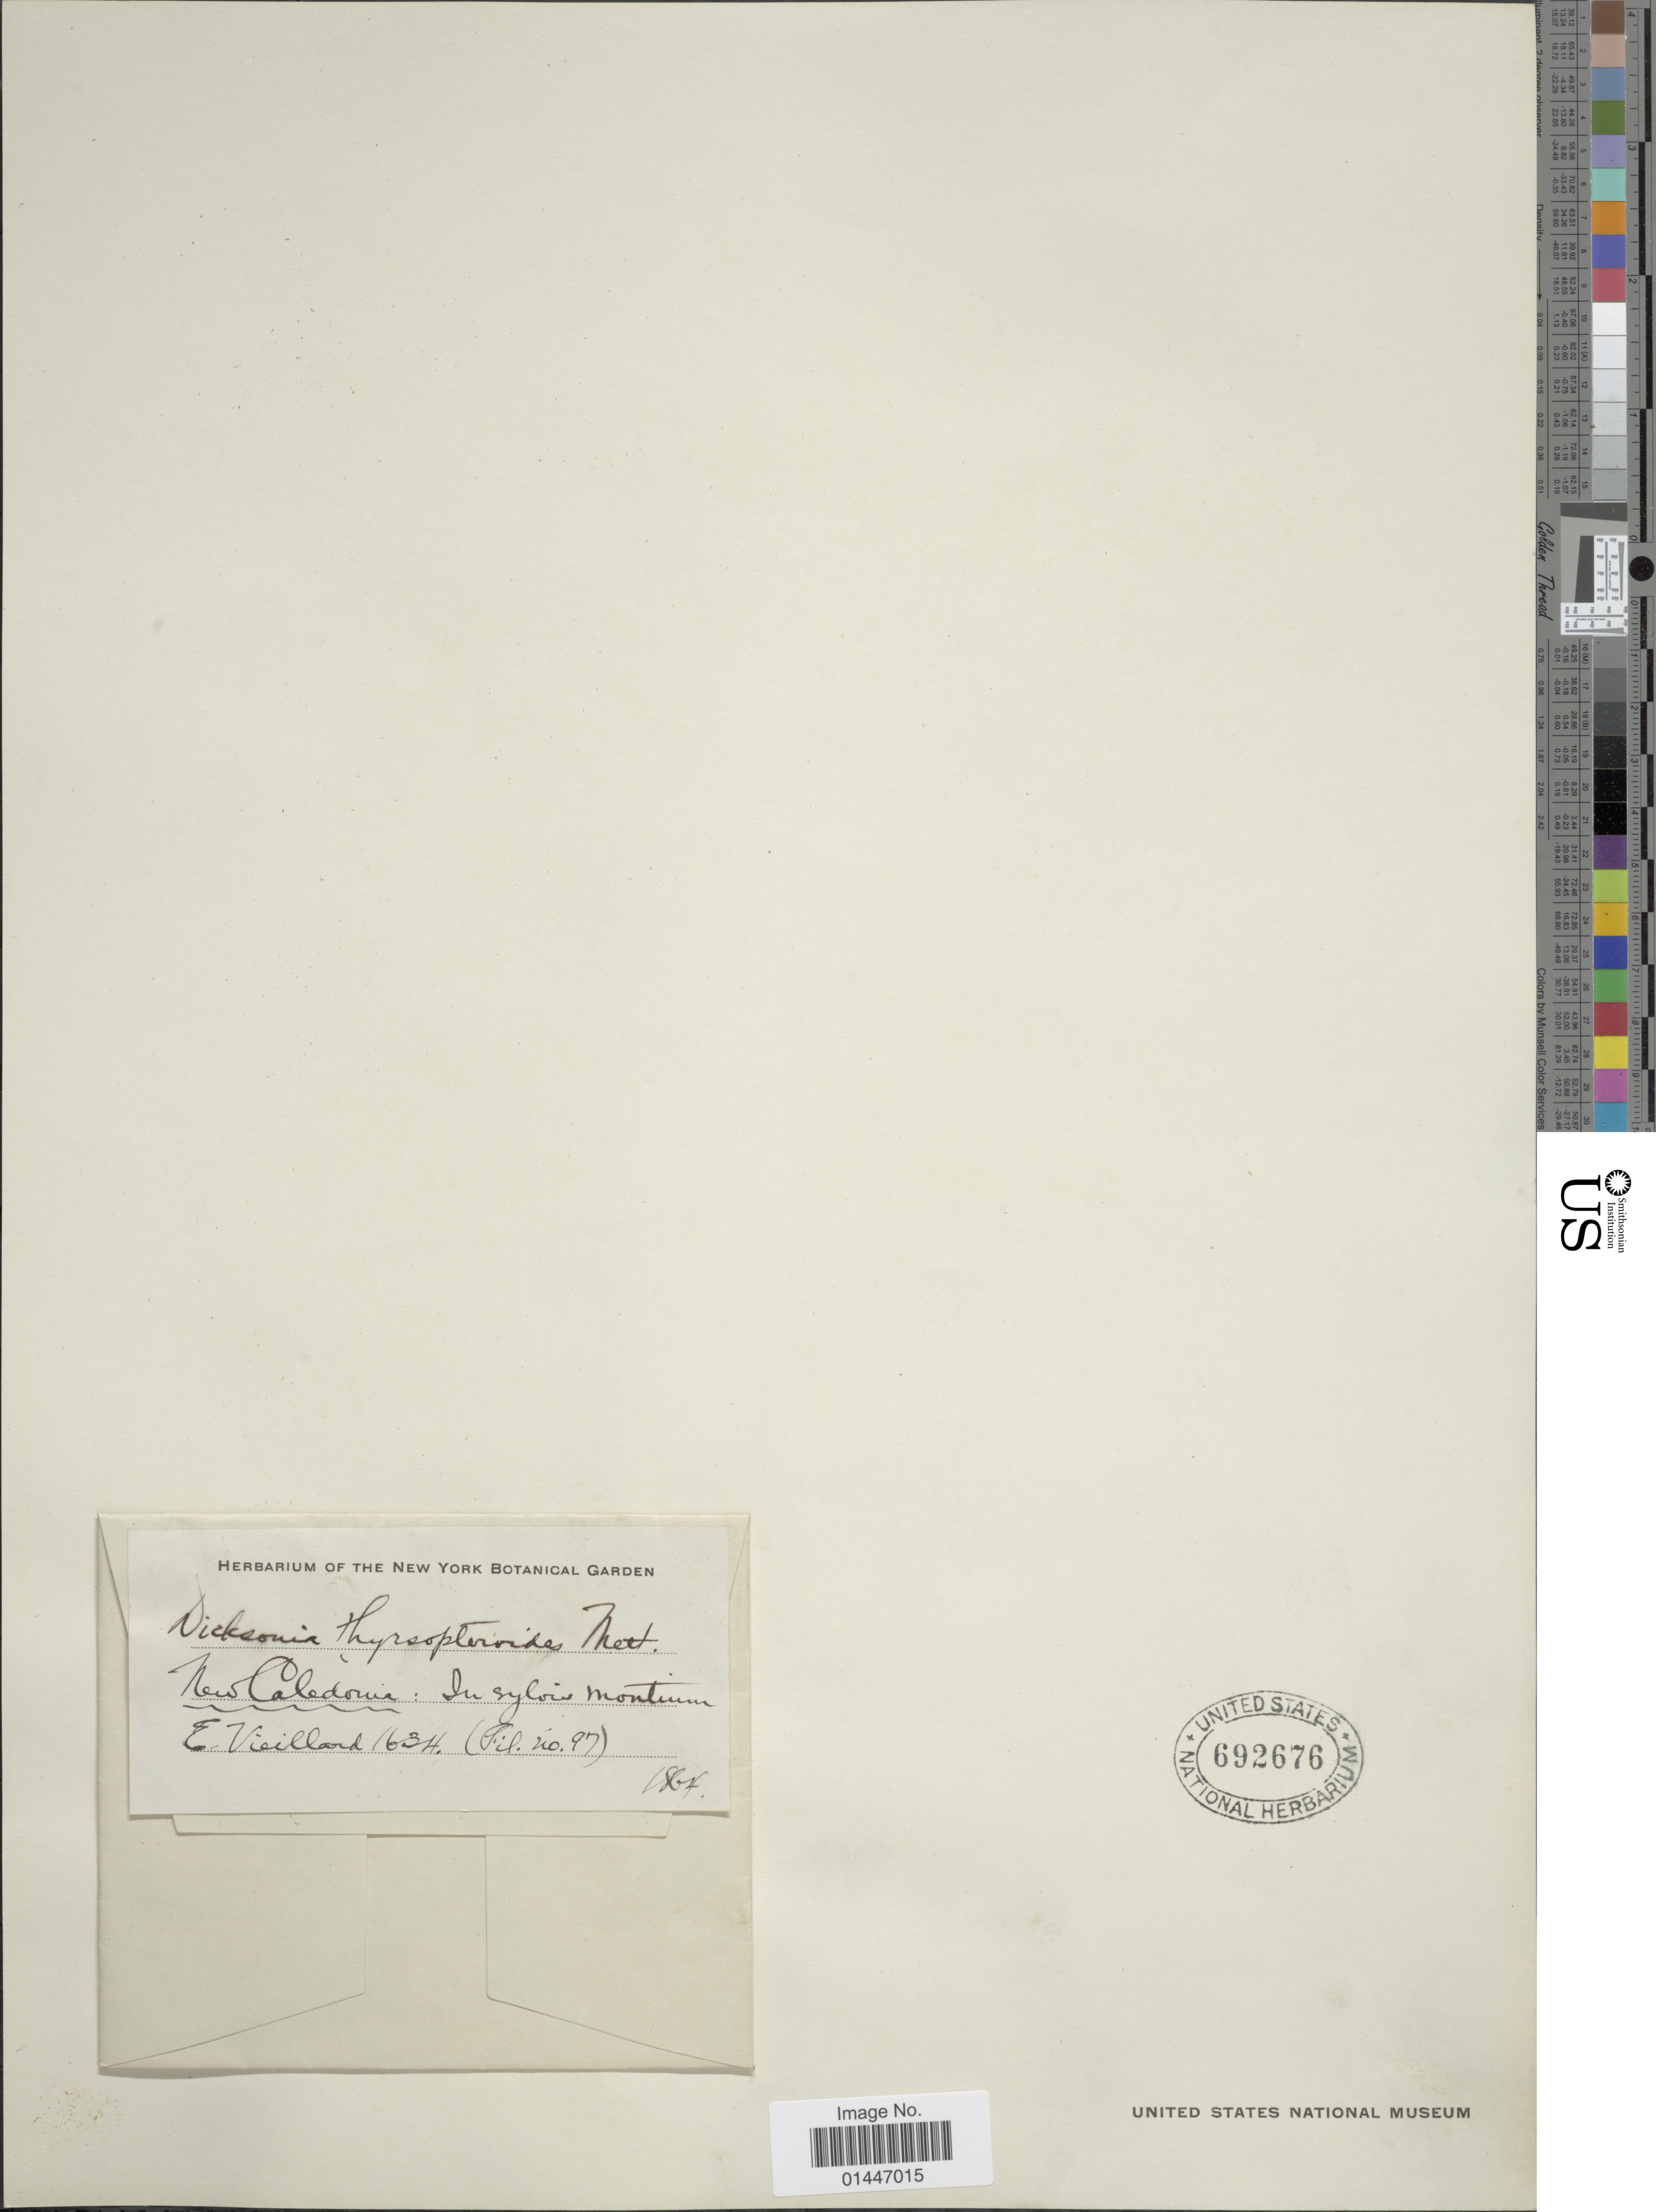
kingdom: Plantae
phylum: Tracheophyta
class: Polypodiopsida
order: Cyatheales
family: Dicksoniaceae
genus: Dicksonia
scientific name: Dicksonia thyrsopteroides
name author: Mett.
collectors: E. Vieillard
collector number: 1634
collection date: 1864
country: New Caledonia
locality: In sylvia montium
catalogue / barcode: US 692676